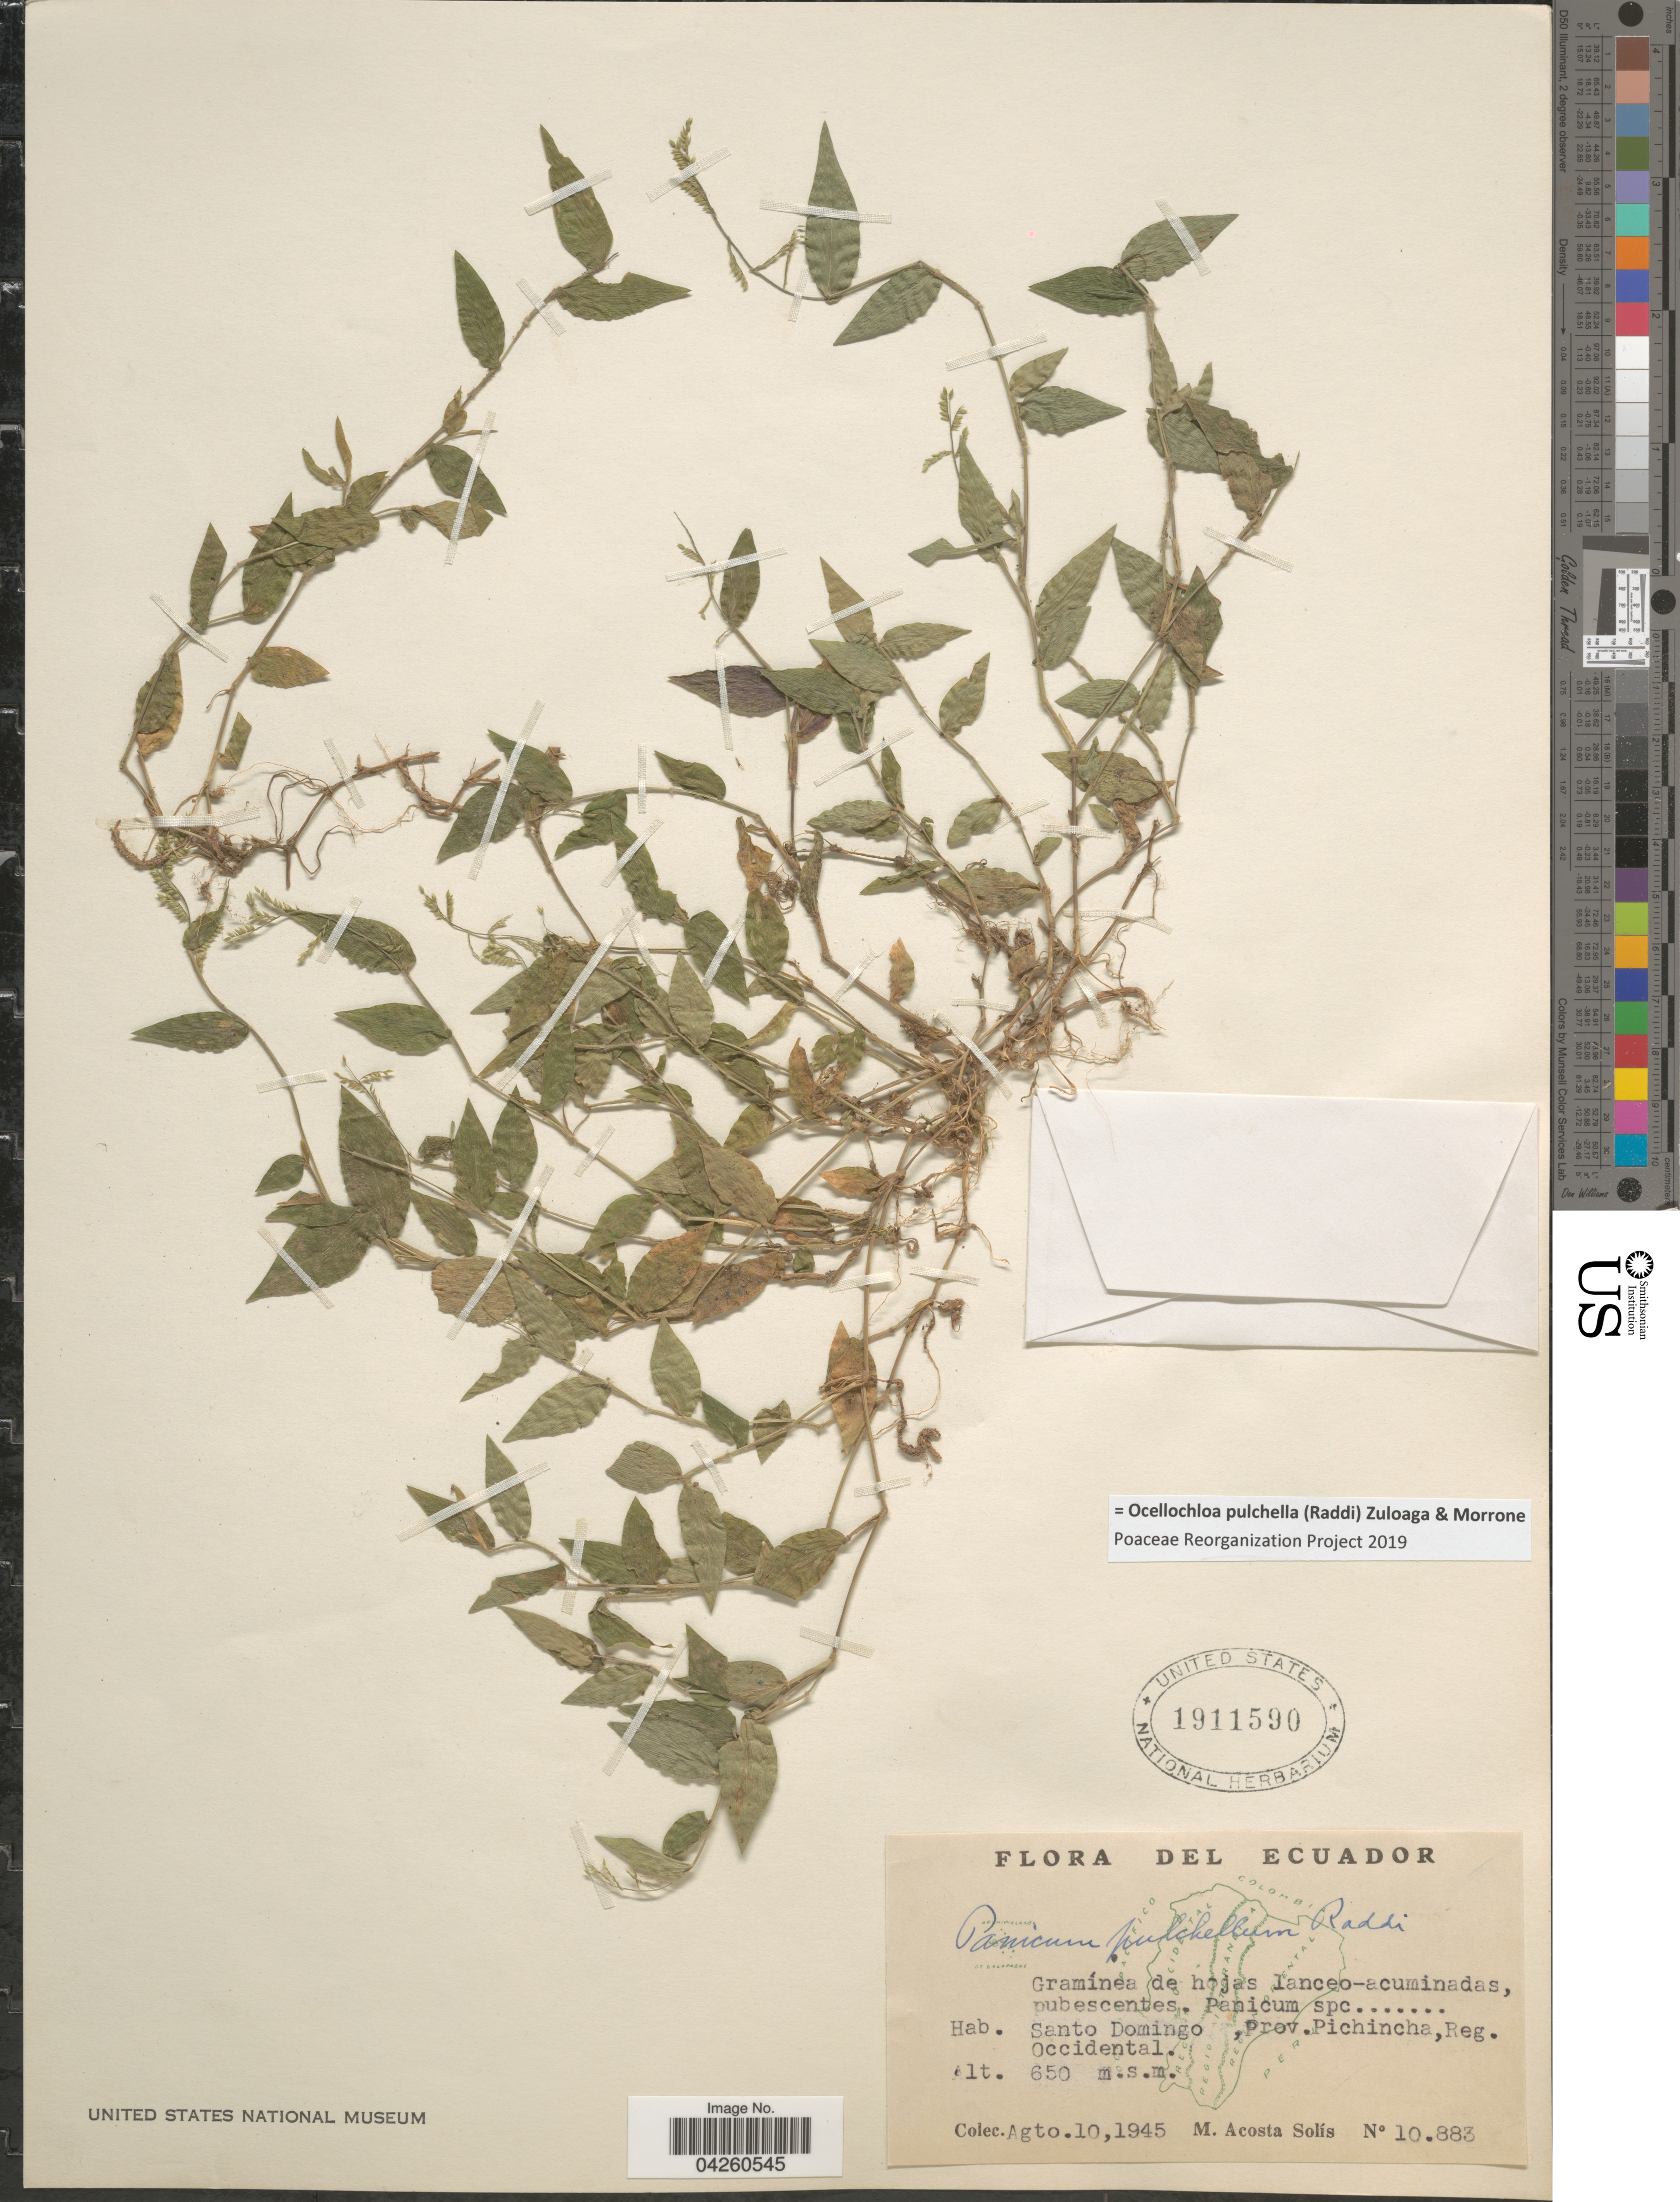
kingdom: Plantae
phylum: Tracheophyta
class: Liliopsida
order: Poales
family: Poaceae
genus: Ocellochloa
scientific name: Ocellochloa pulchella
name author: (Raddi) Zuloaga & Morrone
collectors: M. Acosta Solis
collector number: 10883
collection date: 1945-08-10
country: Ecuador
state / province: Pichincha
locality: Santo Domingo, Prov. Pichincha, Reg. Occidental.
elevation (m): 650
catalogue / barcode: US 1911590